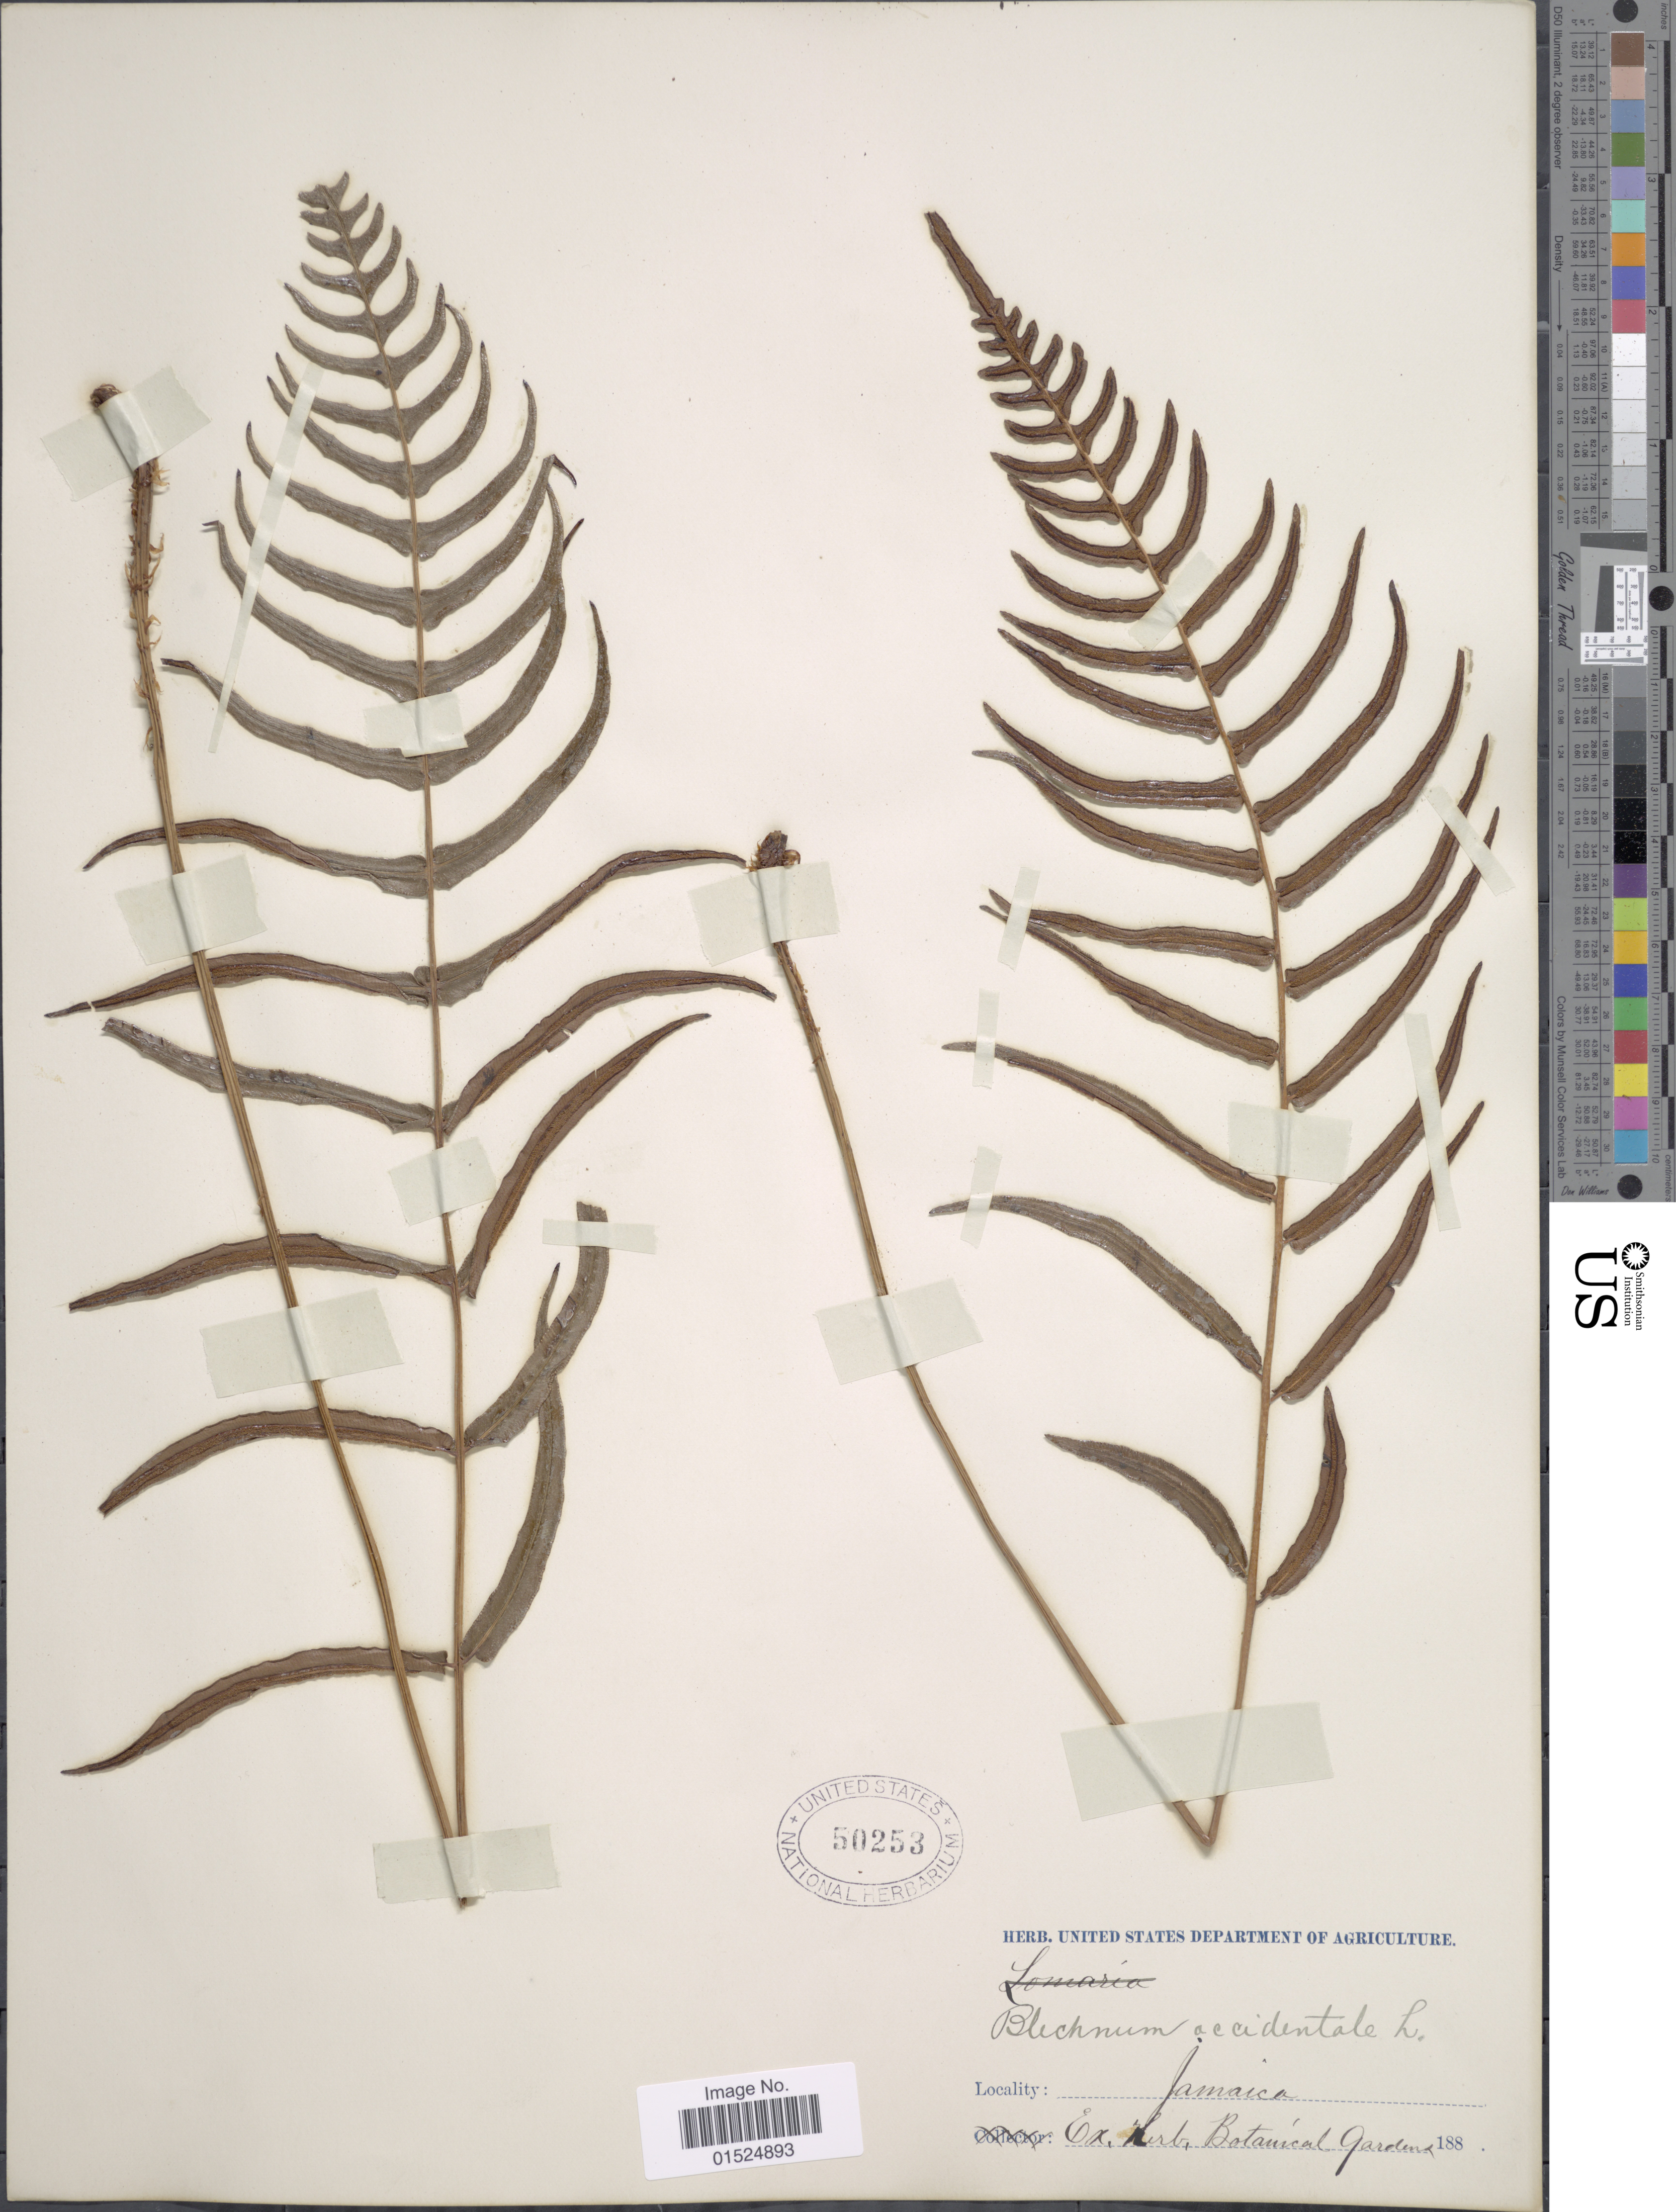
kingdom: Plantae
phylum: Tracheophyta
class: Polypodiopsida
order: Polypodiales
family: Blechnaceae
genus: Blechnum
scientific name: Blechnum occidentale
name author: L.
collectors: ex herb. Bot. Gard.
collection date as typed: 188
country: Jamaica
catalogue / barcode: US 50253